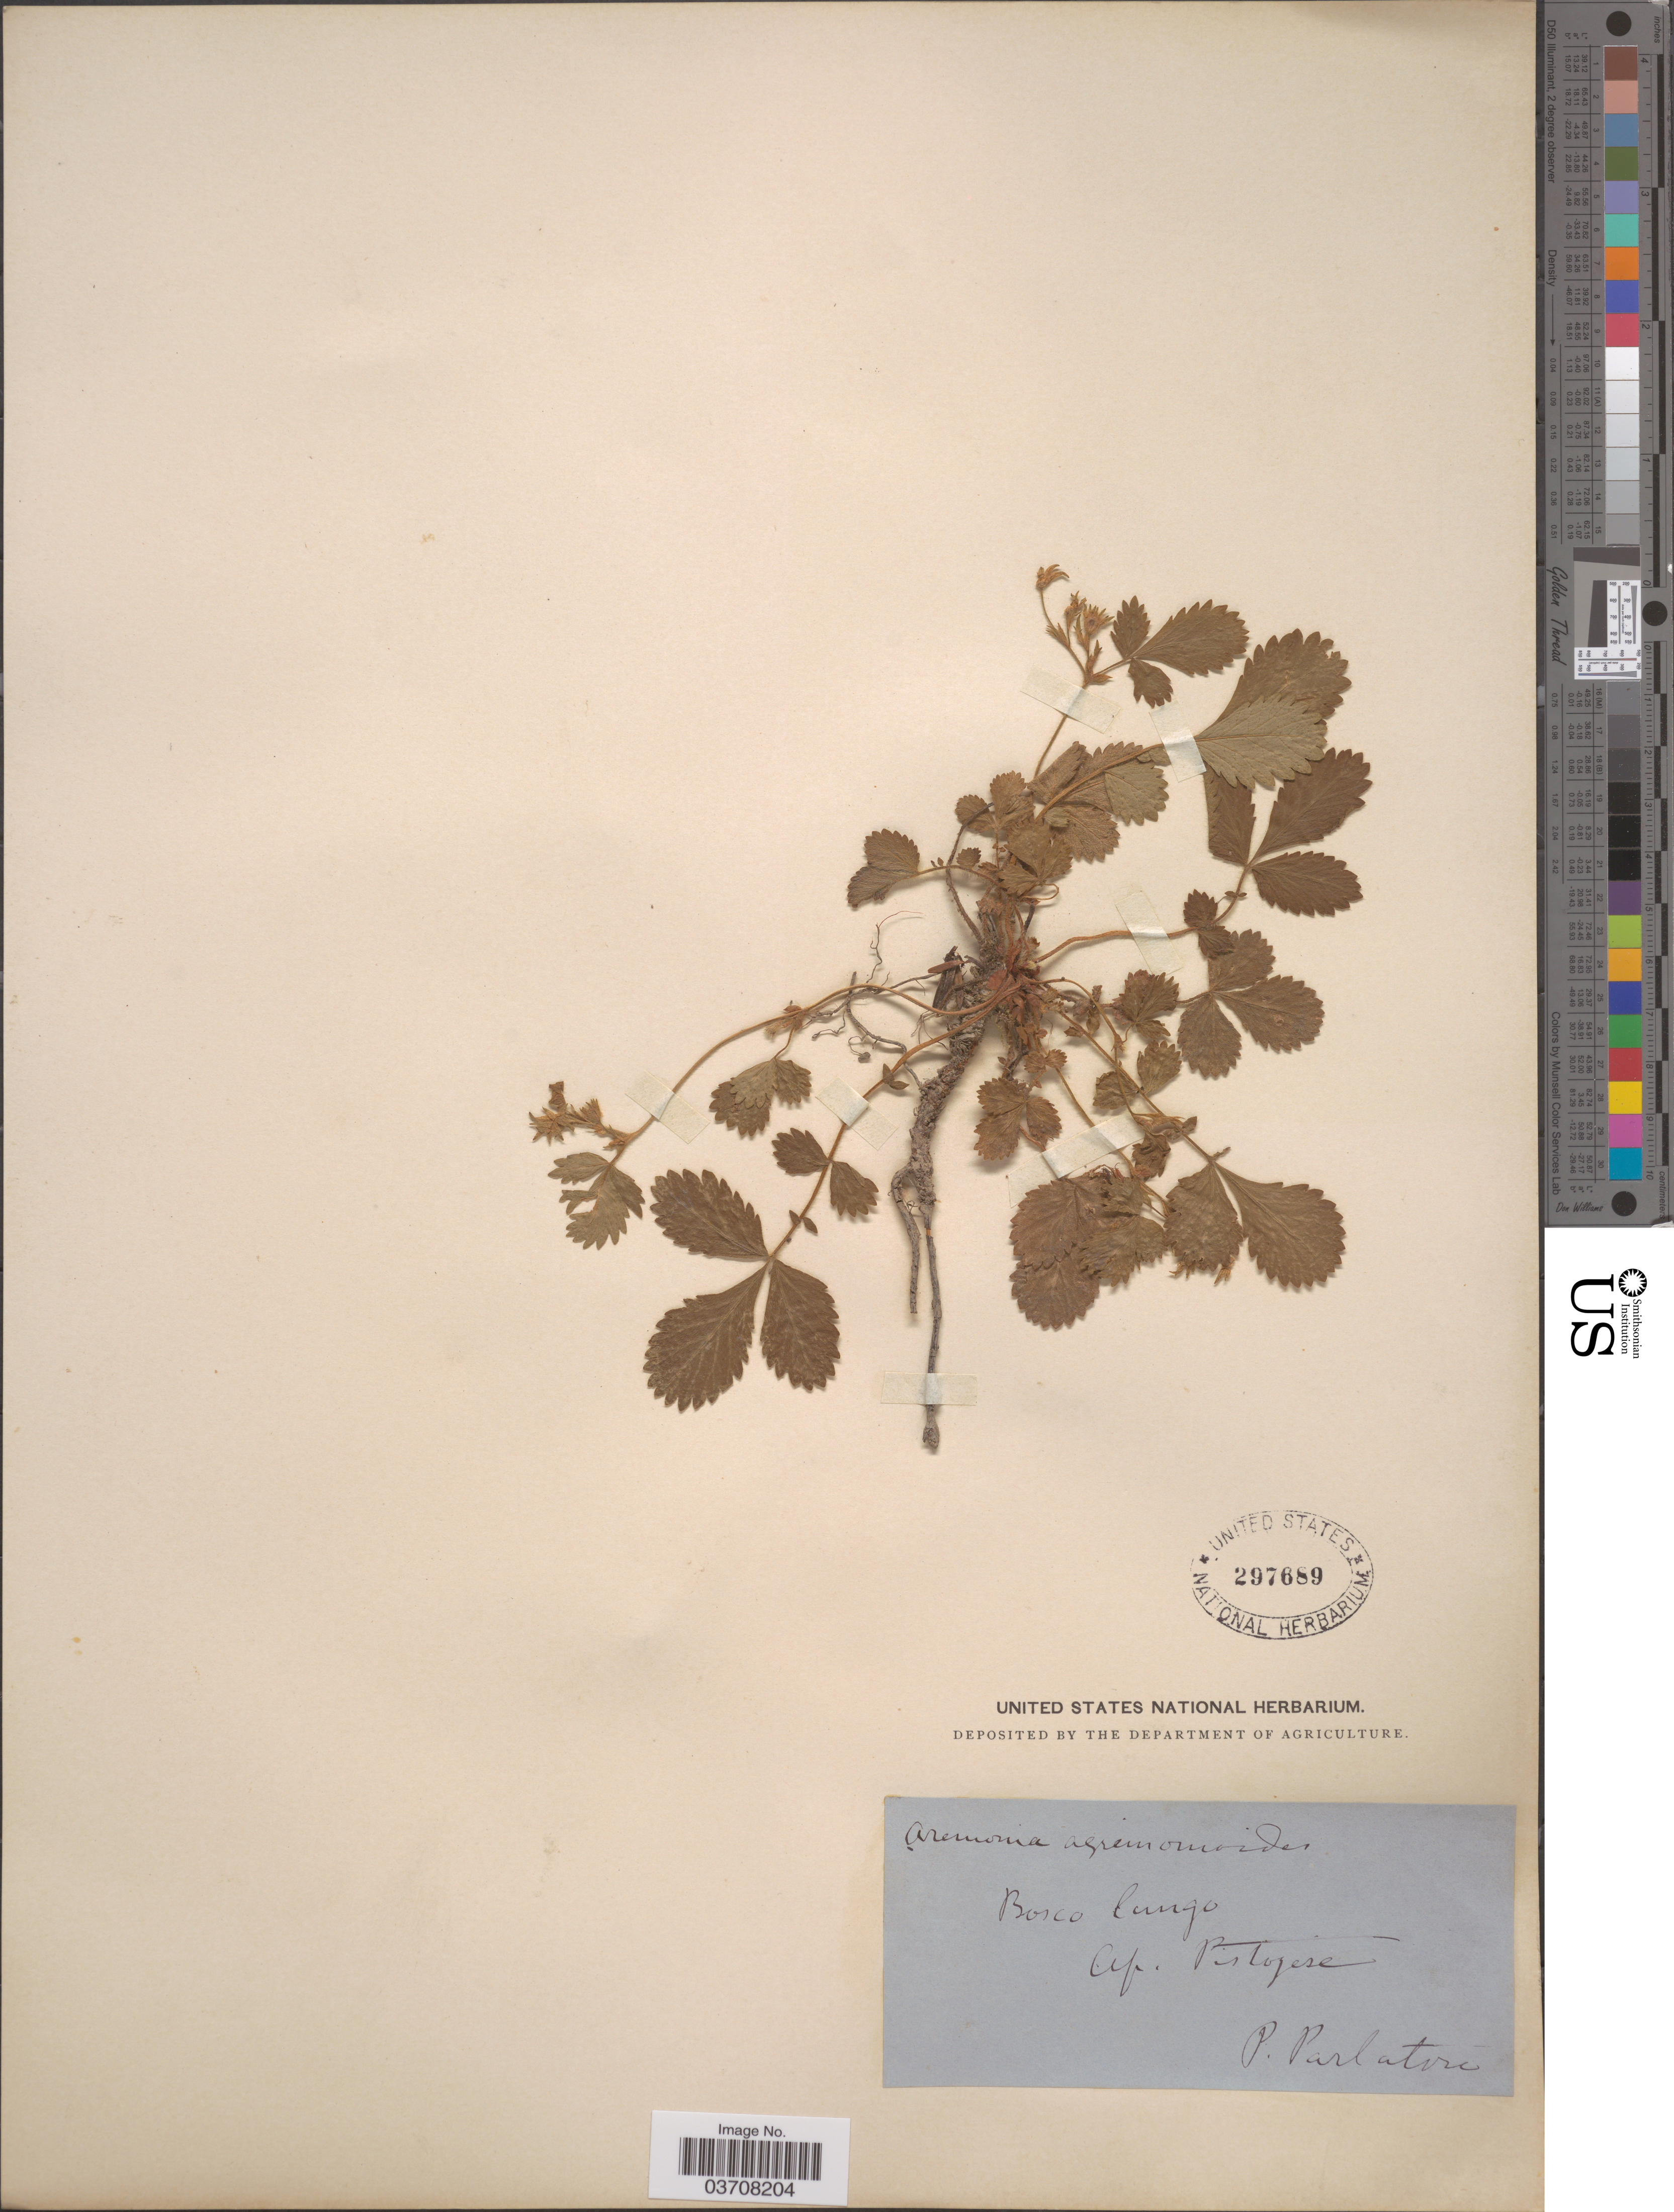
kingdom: Plantae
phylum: Tracheophyta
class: Magnoliopsida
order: Rosales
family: Rosaceae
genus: Aremonia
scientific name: Aremonia agrimonoides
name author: (L.) DC.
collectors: P. Parlatore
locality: Bosco lungo. Ap Pistogese. [interpreted]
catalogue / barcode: US 297689